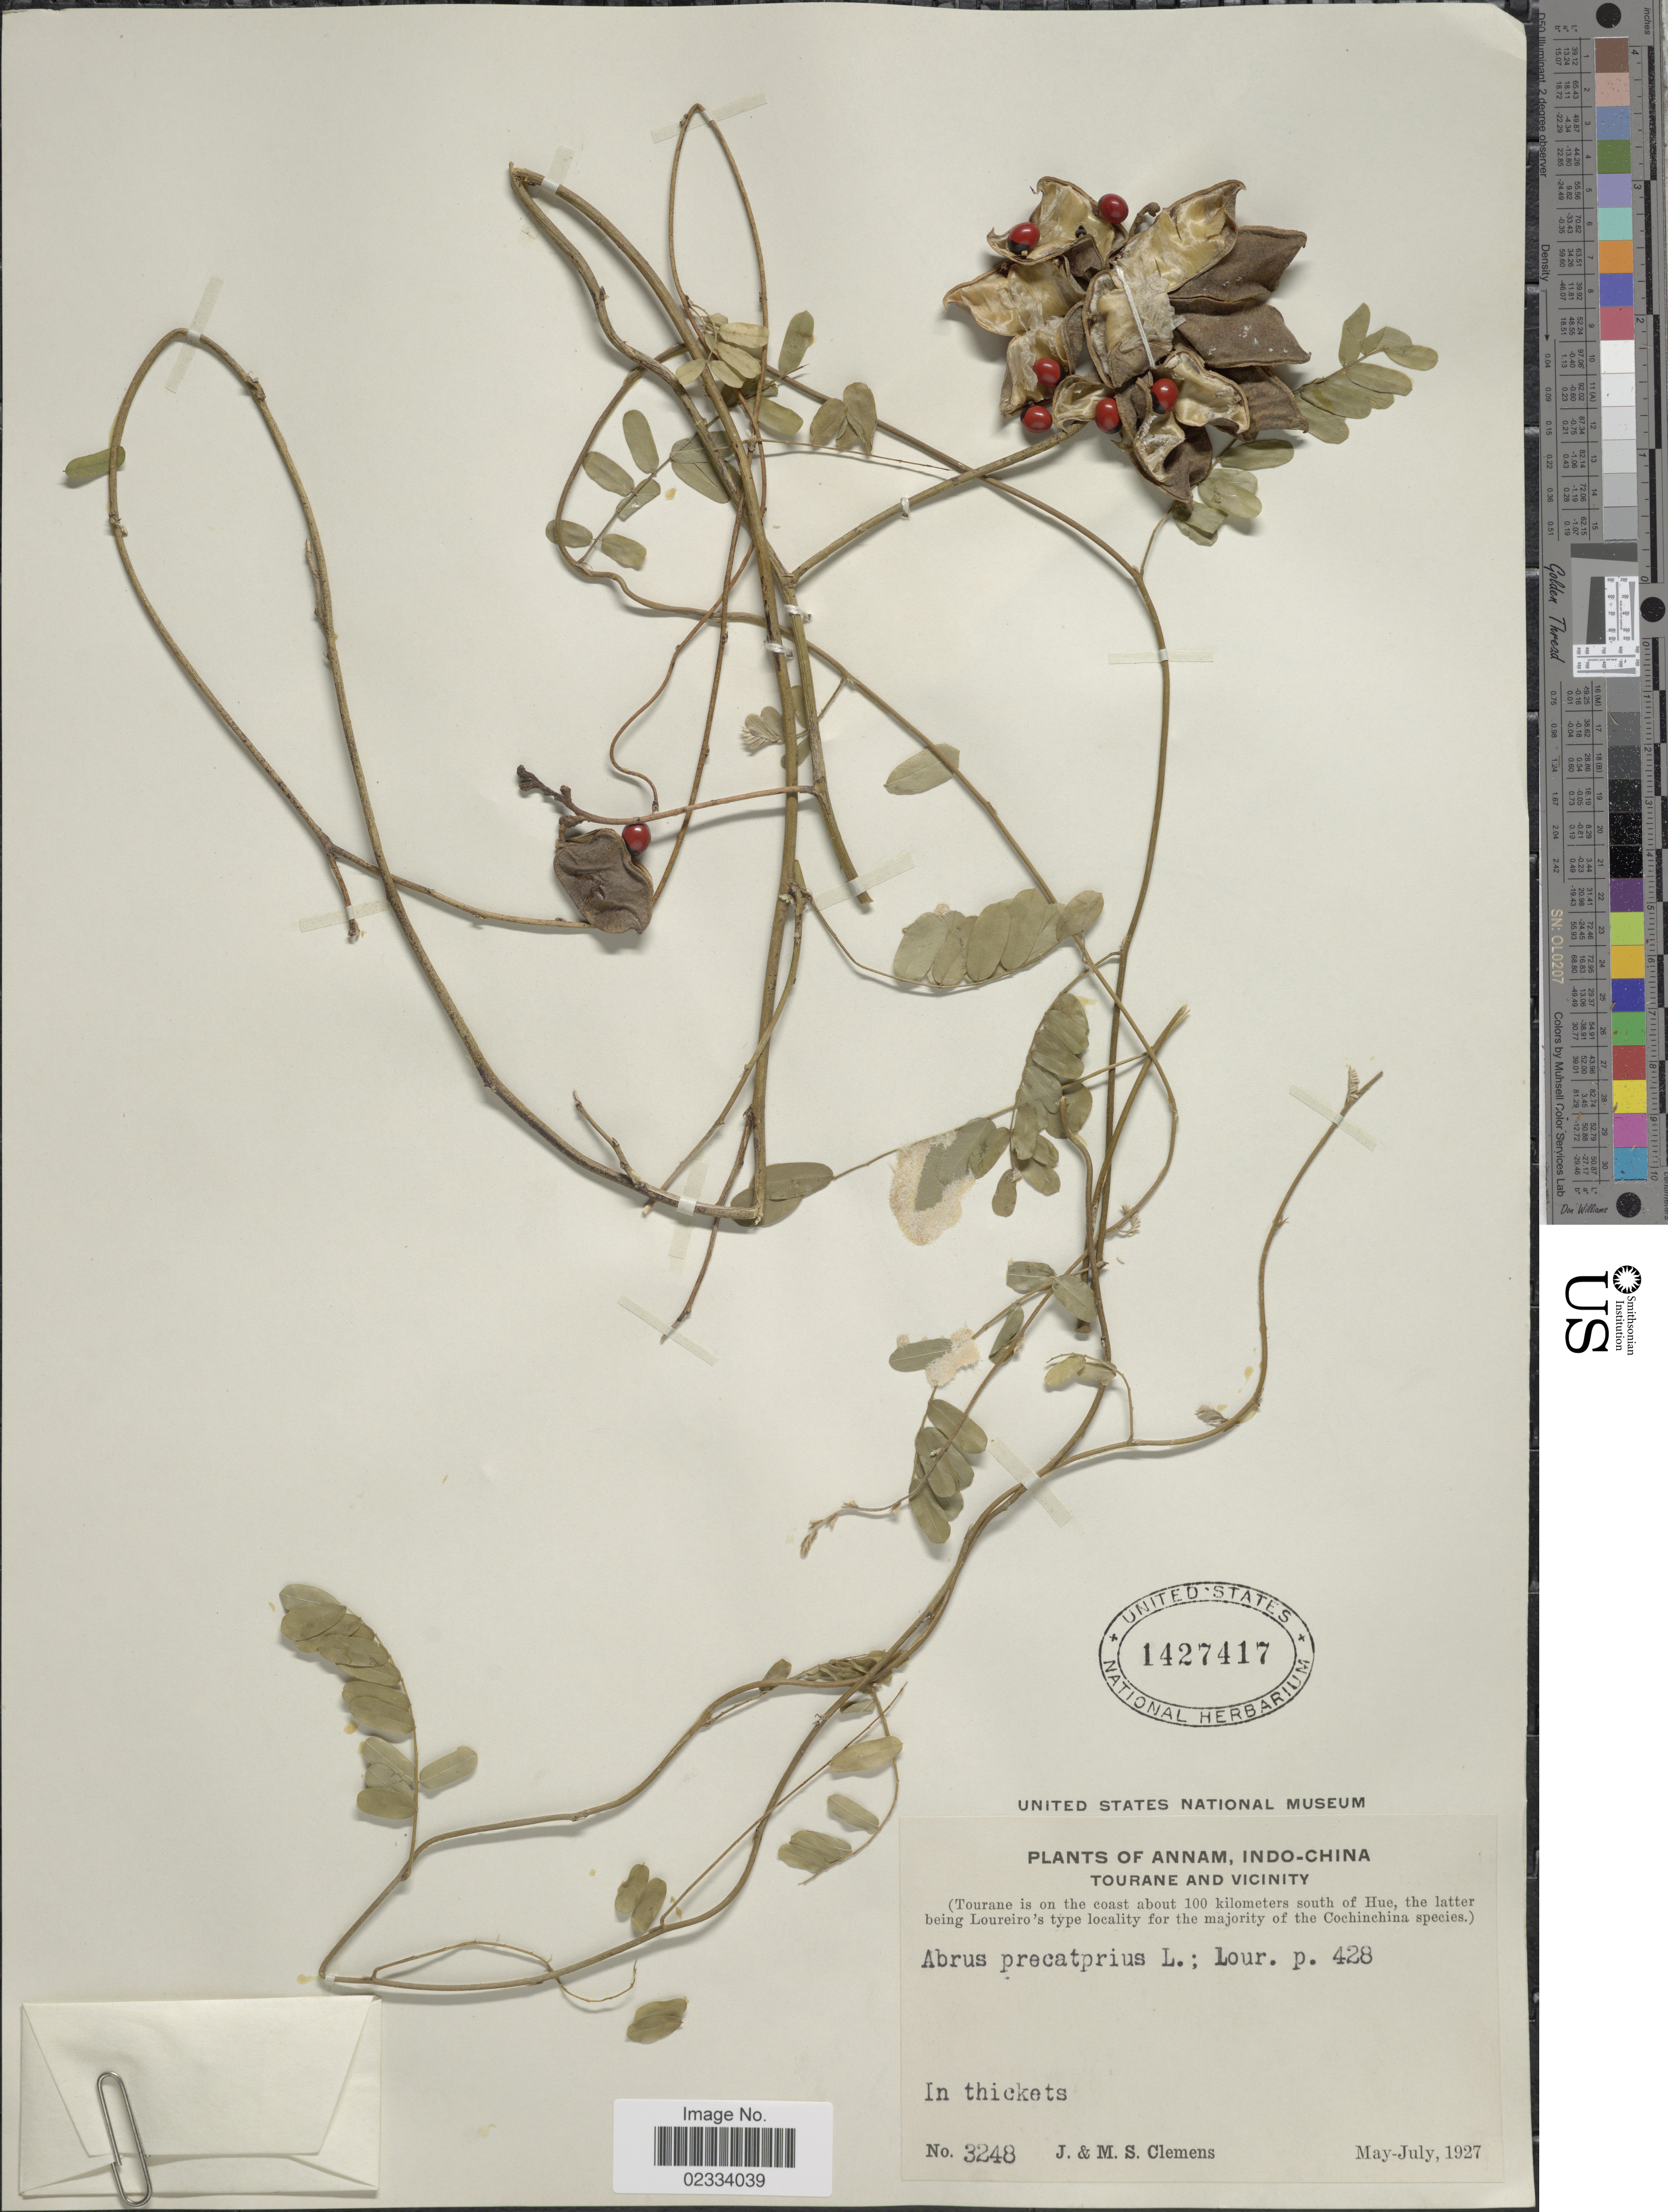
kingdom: Plantae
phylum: Tracheophyta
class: Magnoliopsida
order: Fabales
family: Fabaceae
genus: Abrus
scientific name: Abrus precatorius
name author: L.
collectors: J. Clemens & M. S. Clemens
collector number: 3248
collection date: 1927-05/1927-07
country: Vietnam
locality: Tourane and vicinity. (Tourane is on the coast about 100 kilometers south of Hue)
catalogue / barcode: US 1427417